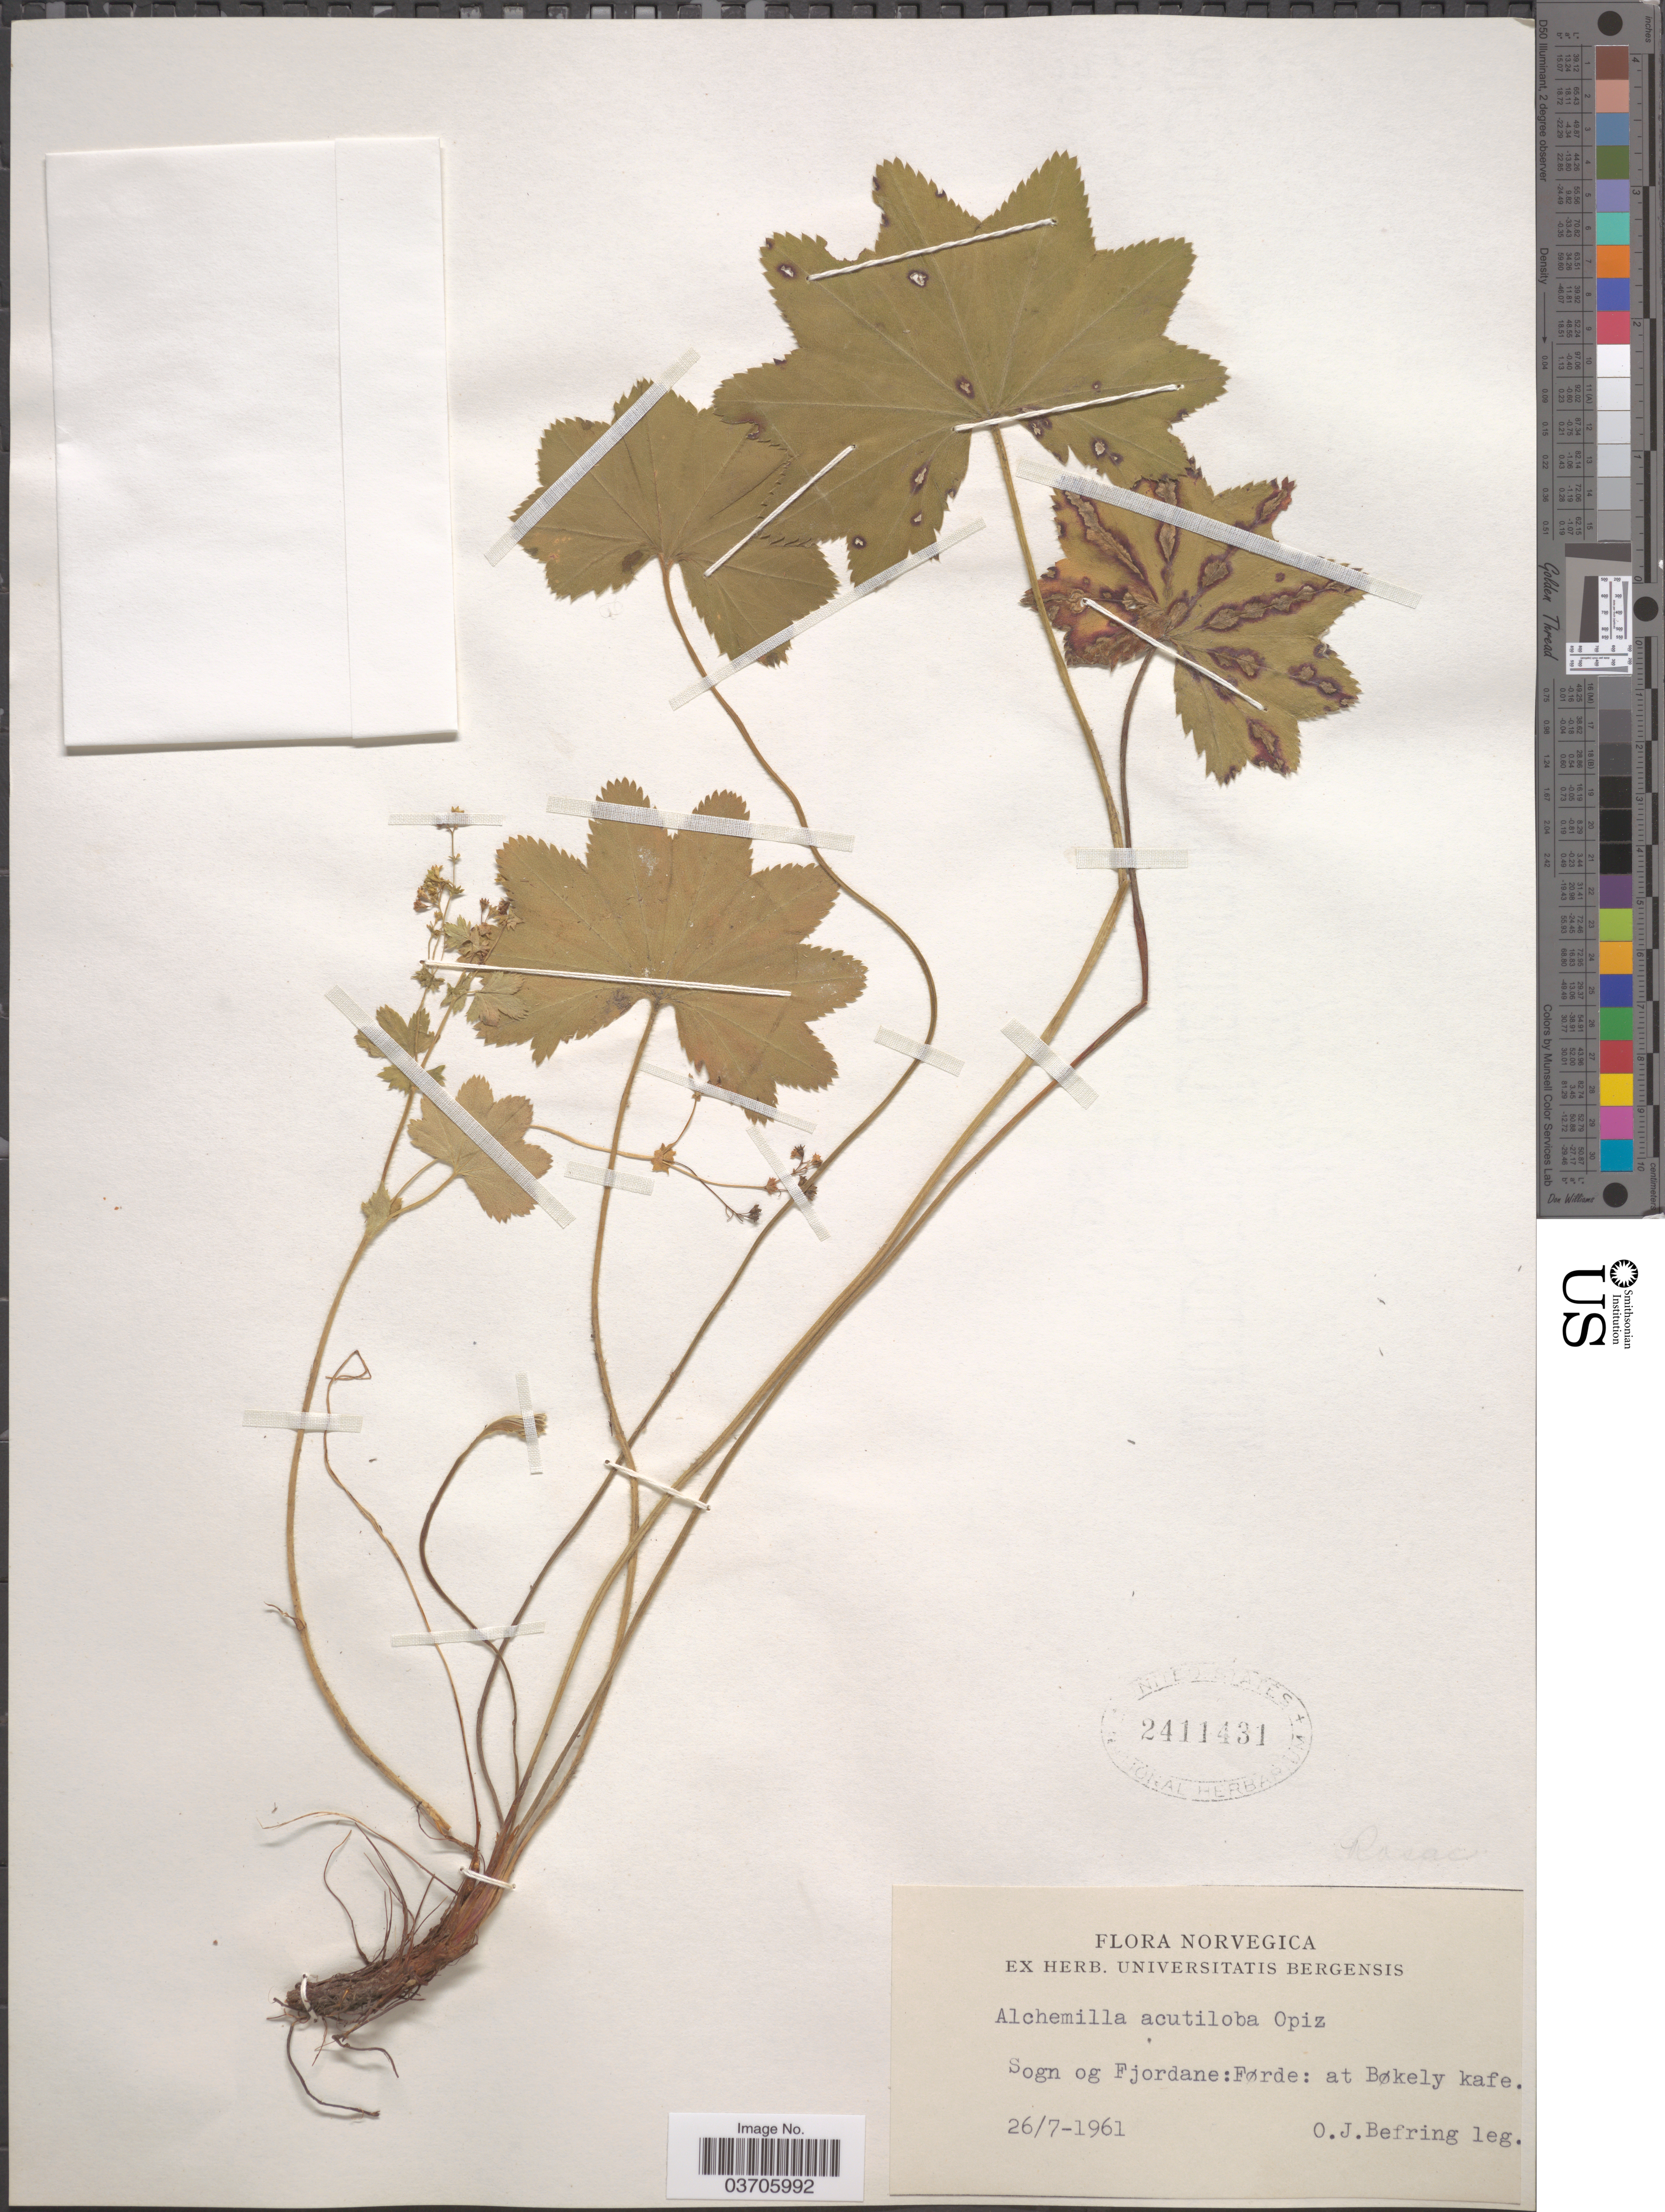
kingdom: Plantae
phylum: Tracheophyta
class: Magnoliopsida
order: Rosales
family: Rosaceae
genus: Alchemilla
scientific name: Alchemilla acutiloba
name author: Opiz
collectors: O. Befring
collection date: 1961-07-26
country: Norway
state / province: Sogn og Fjordane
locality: Førde: at Bøkely kafe.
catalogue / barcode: US 2411431